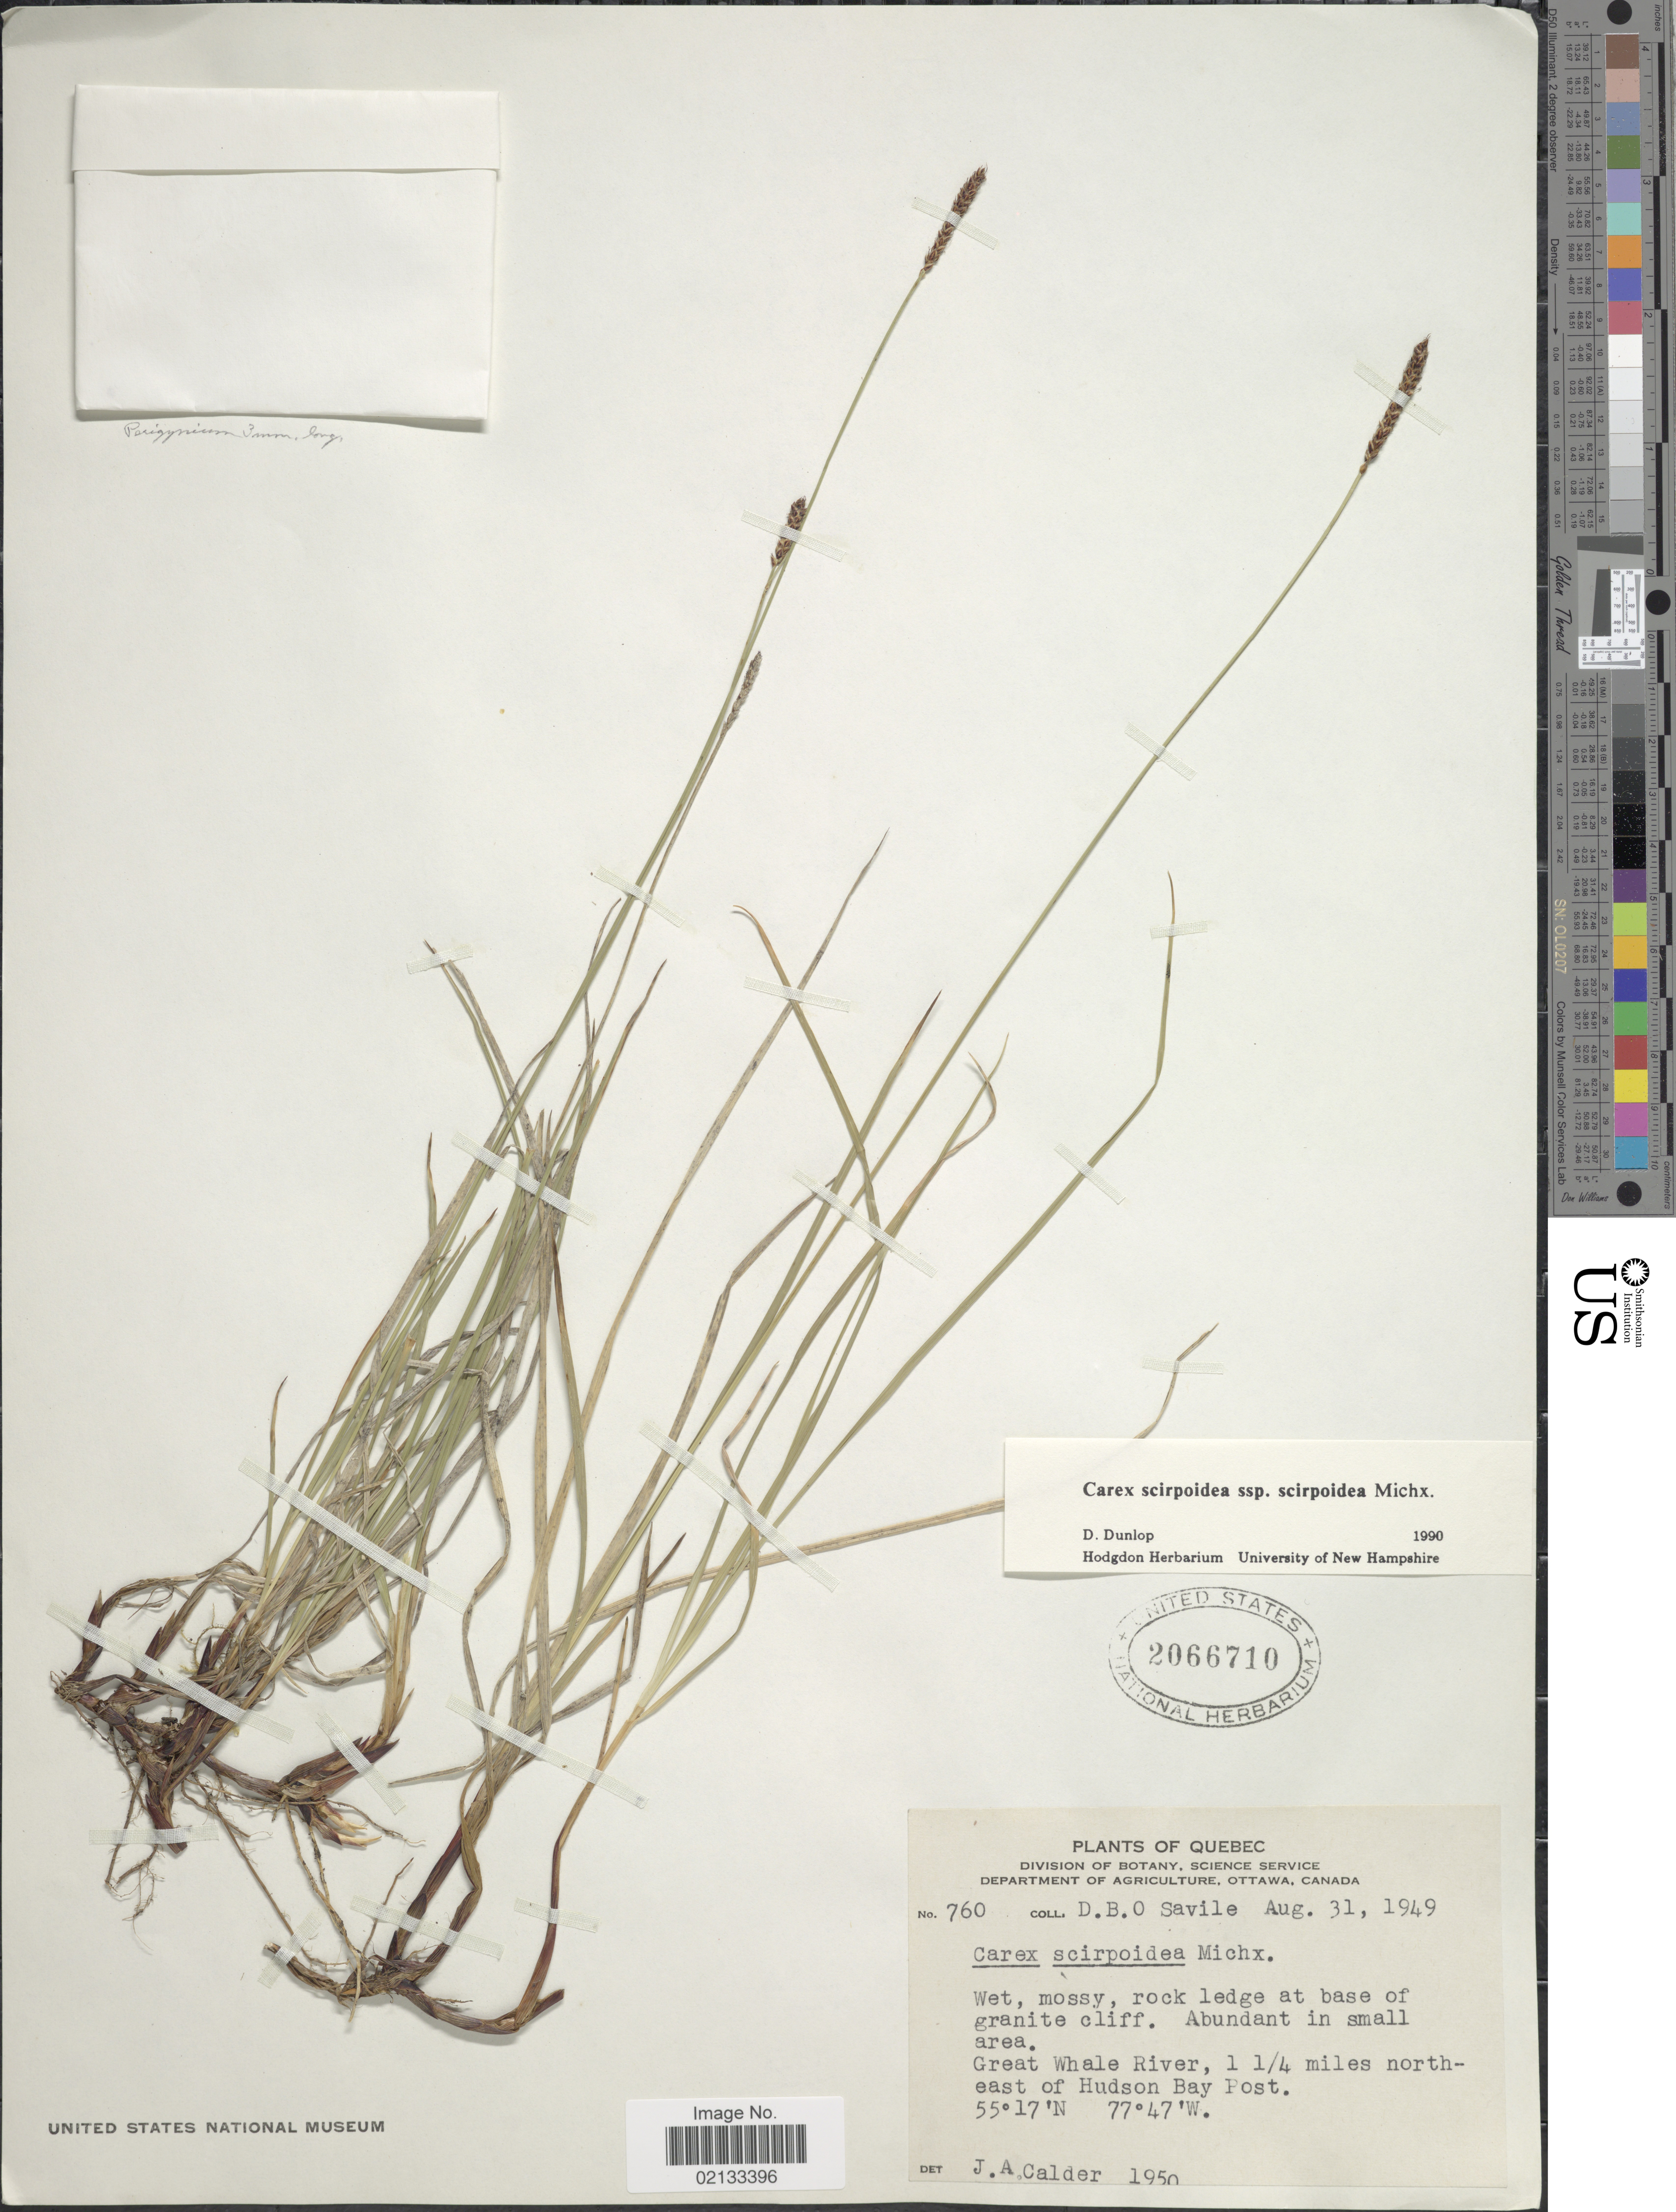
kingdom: Plantae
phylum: Tracheophyta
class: Liliopsida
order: Poales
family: Cyperaceae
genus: Carex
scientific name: Carex scirpoidea subsp. scirpoidea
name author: Michx.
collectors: D. Savile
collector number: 760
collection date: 1949-08-31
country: Canada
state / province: Quebec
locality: Wet, mossy, rock ledge at base of granite cliff. Abundant in small area. Great Whale River, 1¼ miles northeast of Hudson Bay Post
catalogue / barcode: US 2066710